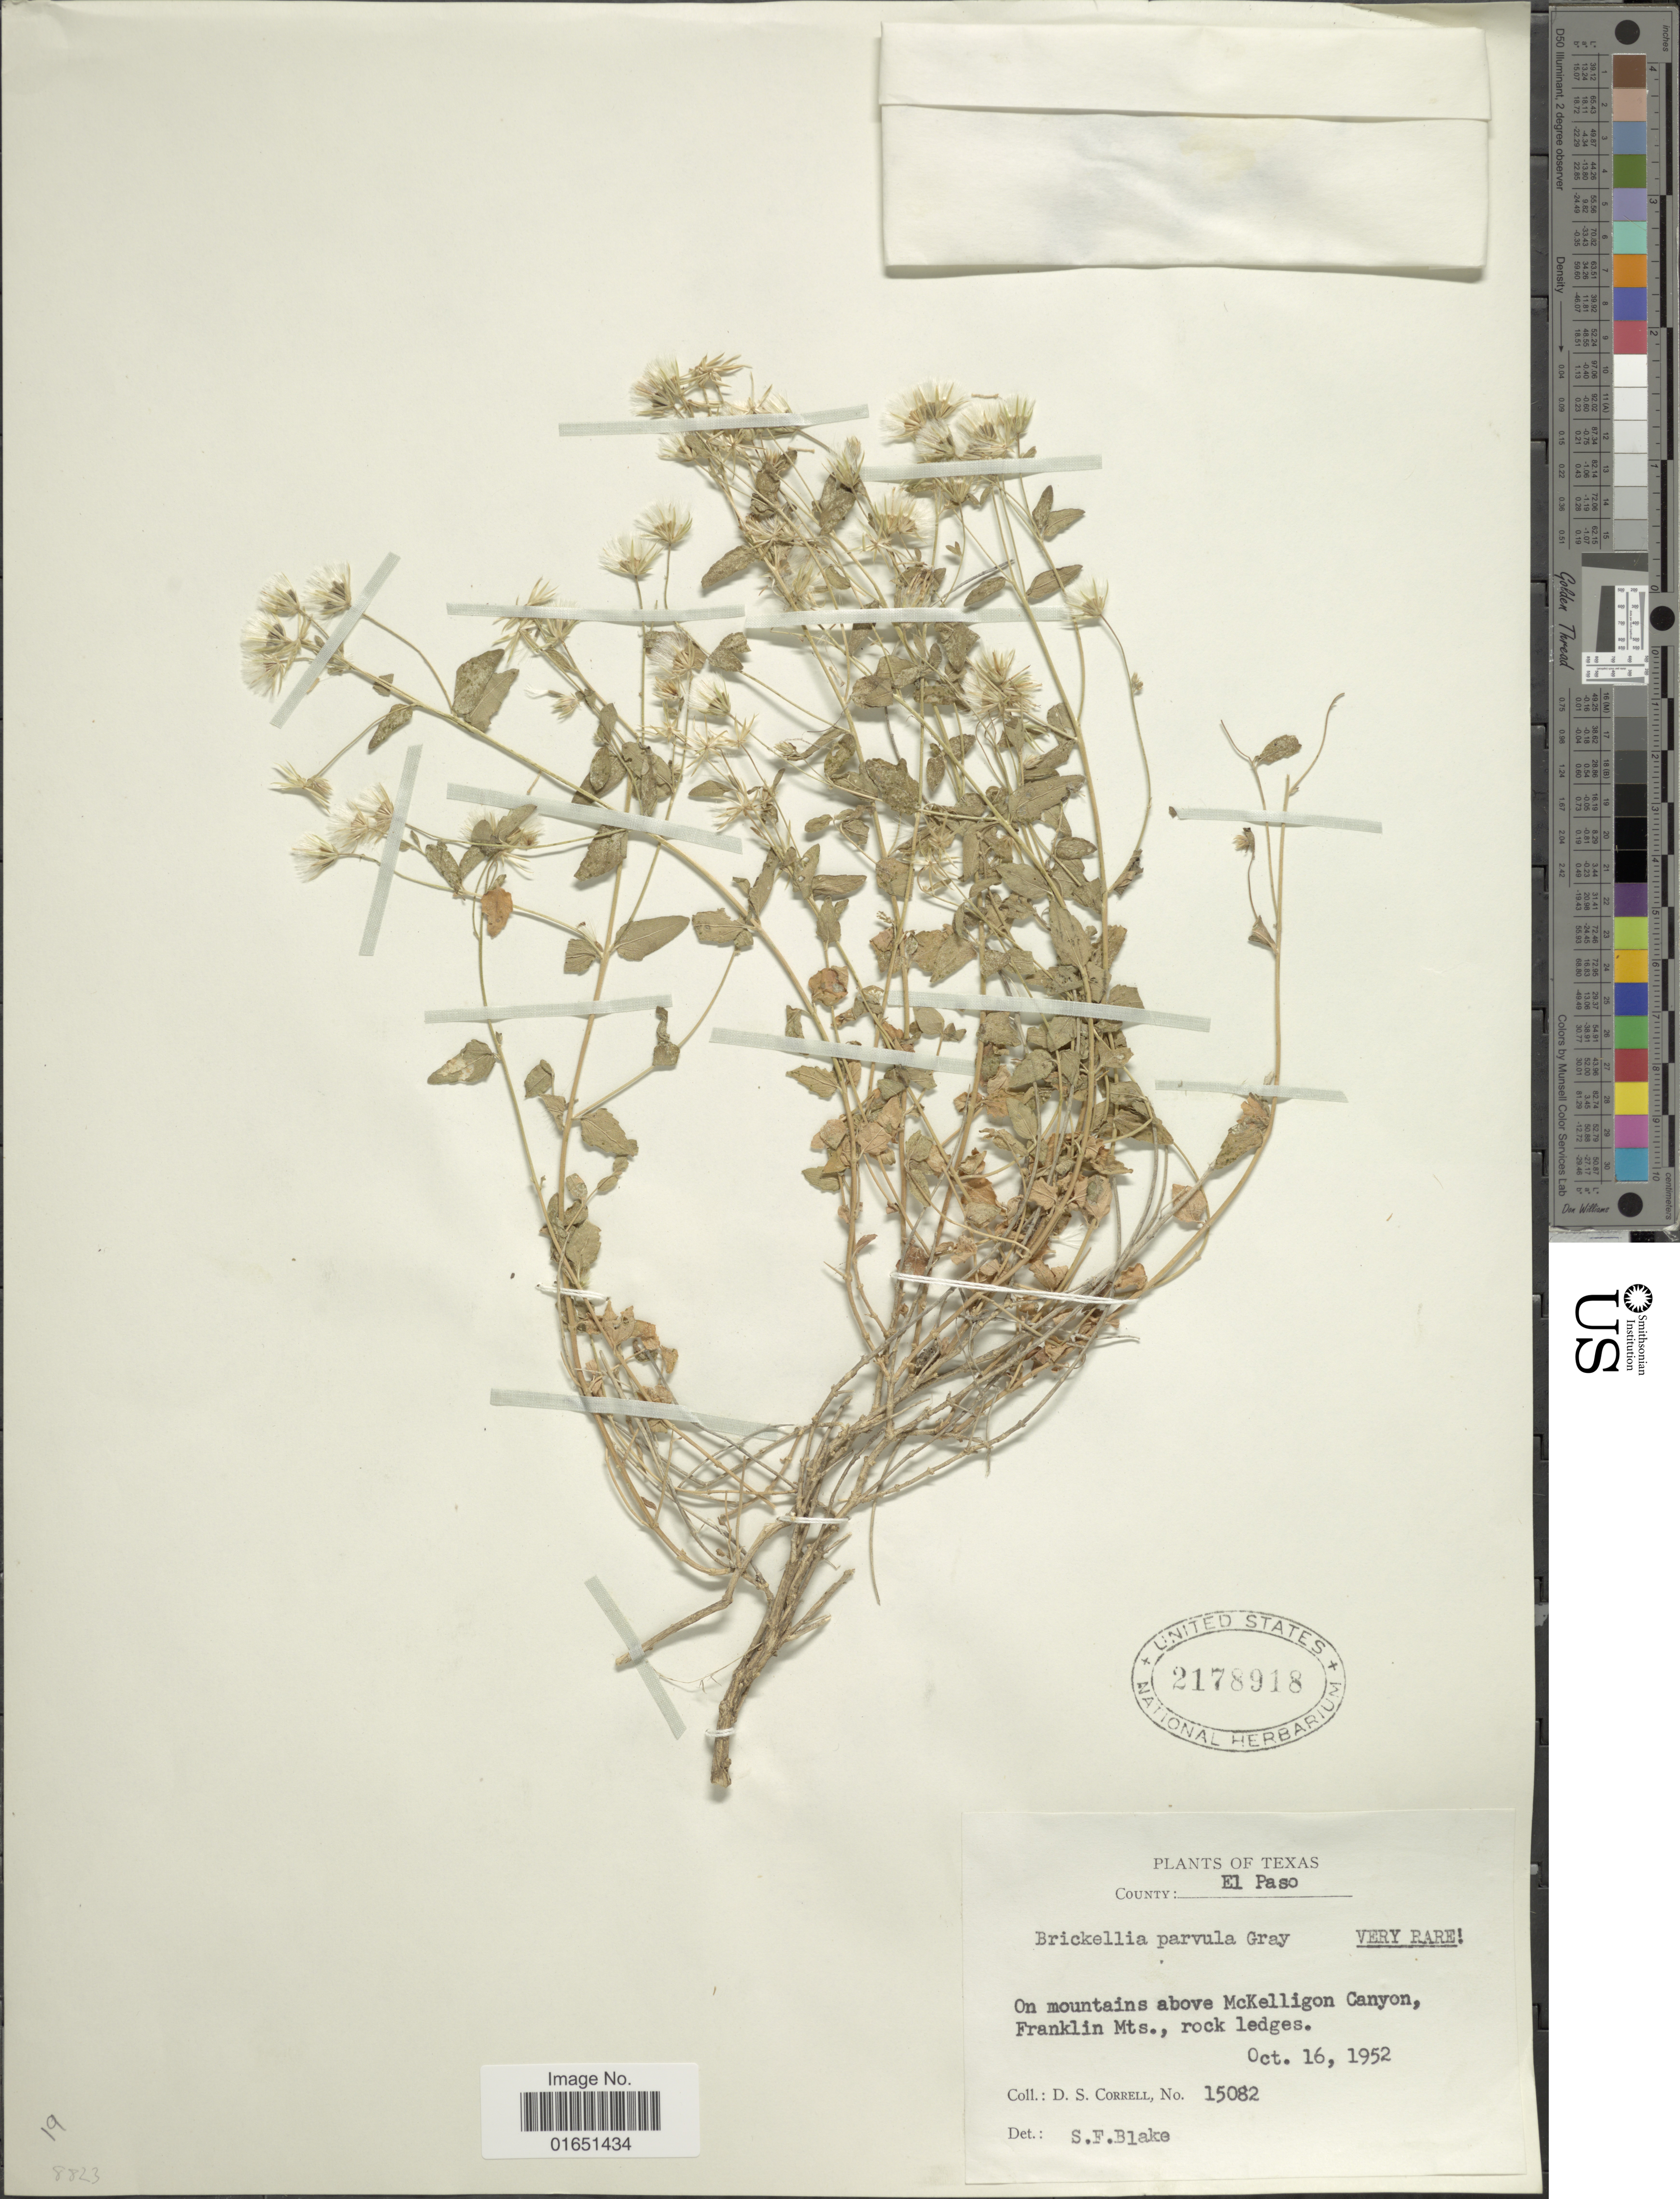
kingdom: Plantae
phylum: Tracheophyta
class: Magnoliopsida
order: Asterales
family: Asteraceae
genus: Brickellia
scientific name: Brickellia parvula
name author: A. Gray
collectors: D. S. Correll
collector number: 15082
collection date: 1952-10-16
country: United States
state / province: Texas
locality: County: El Paso, On mountains above McKelligon Canyon, Franklin Mts., rock ledges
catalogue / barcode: US 2178918